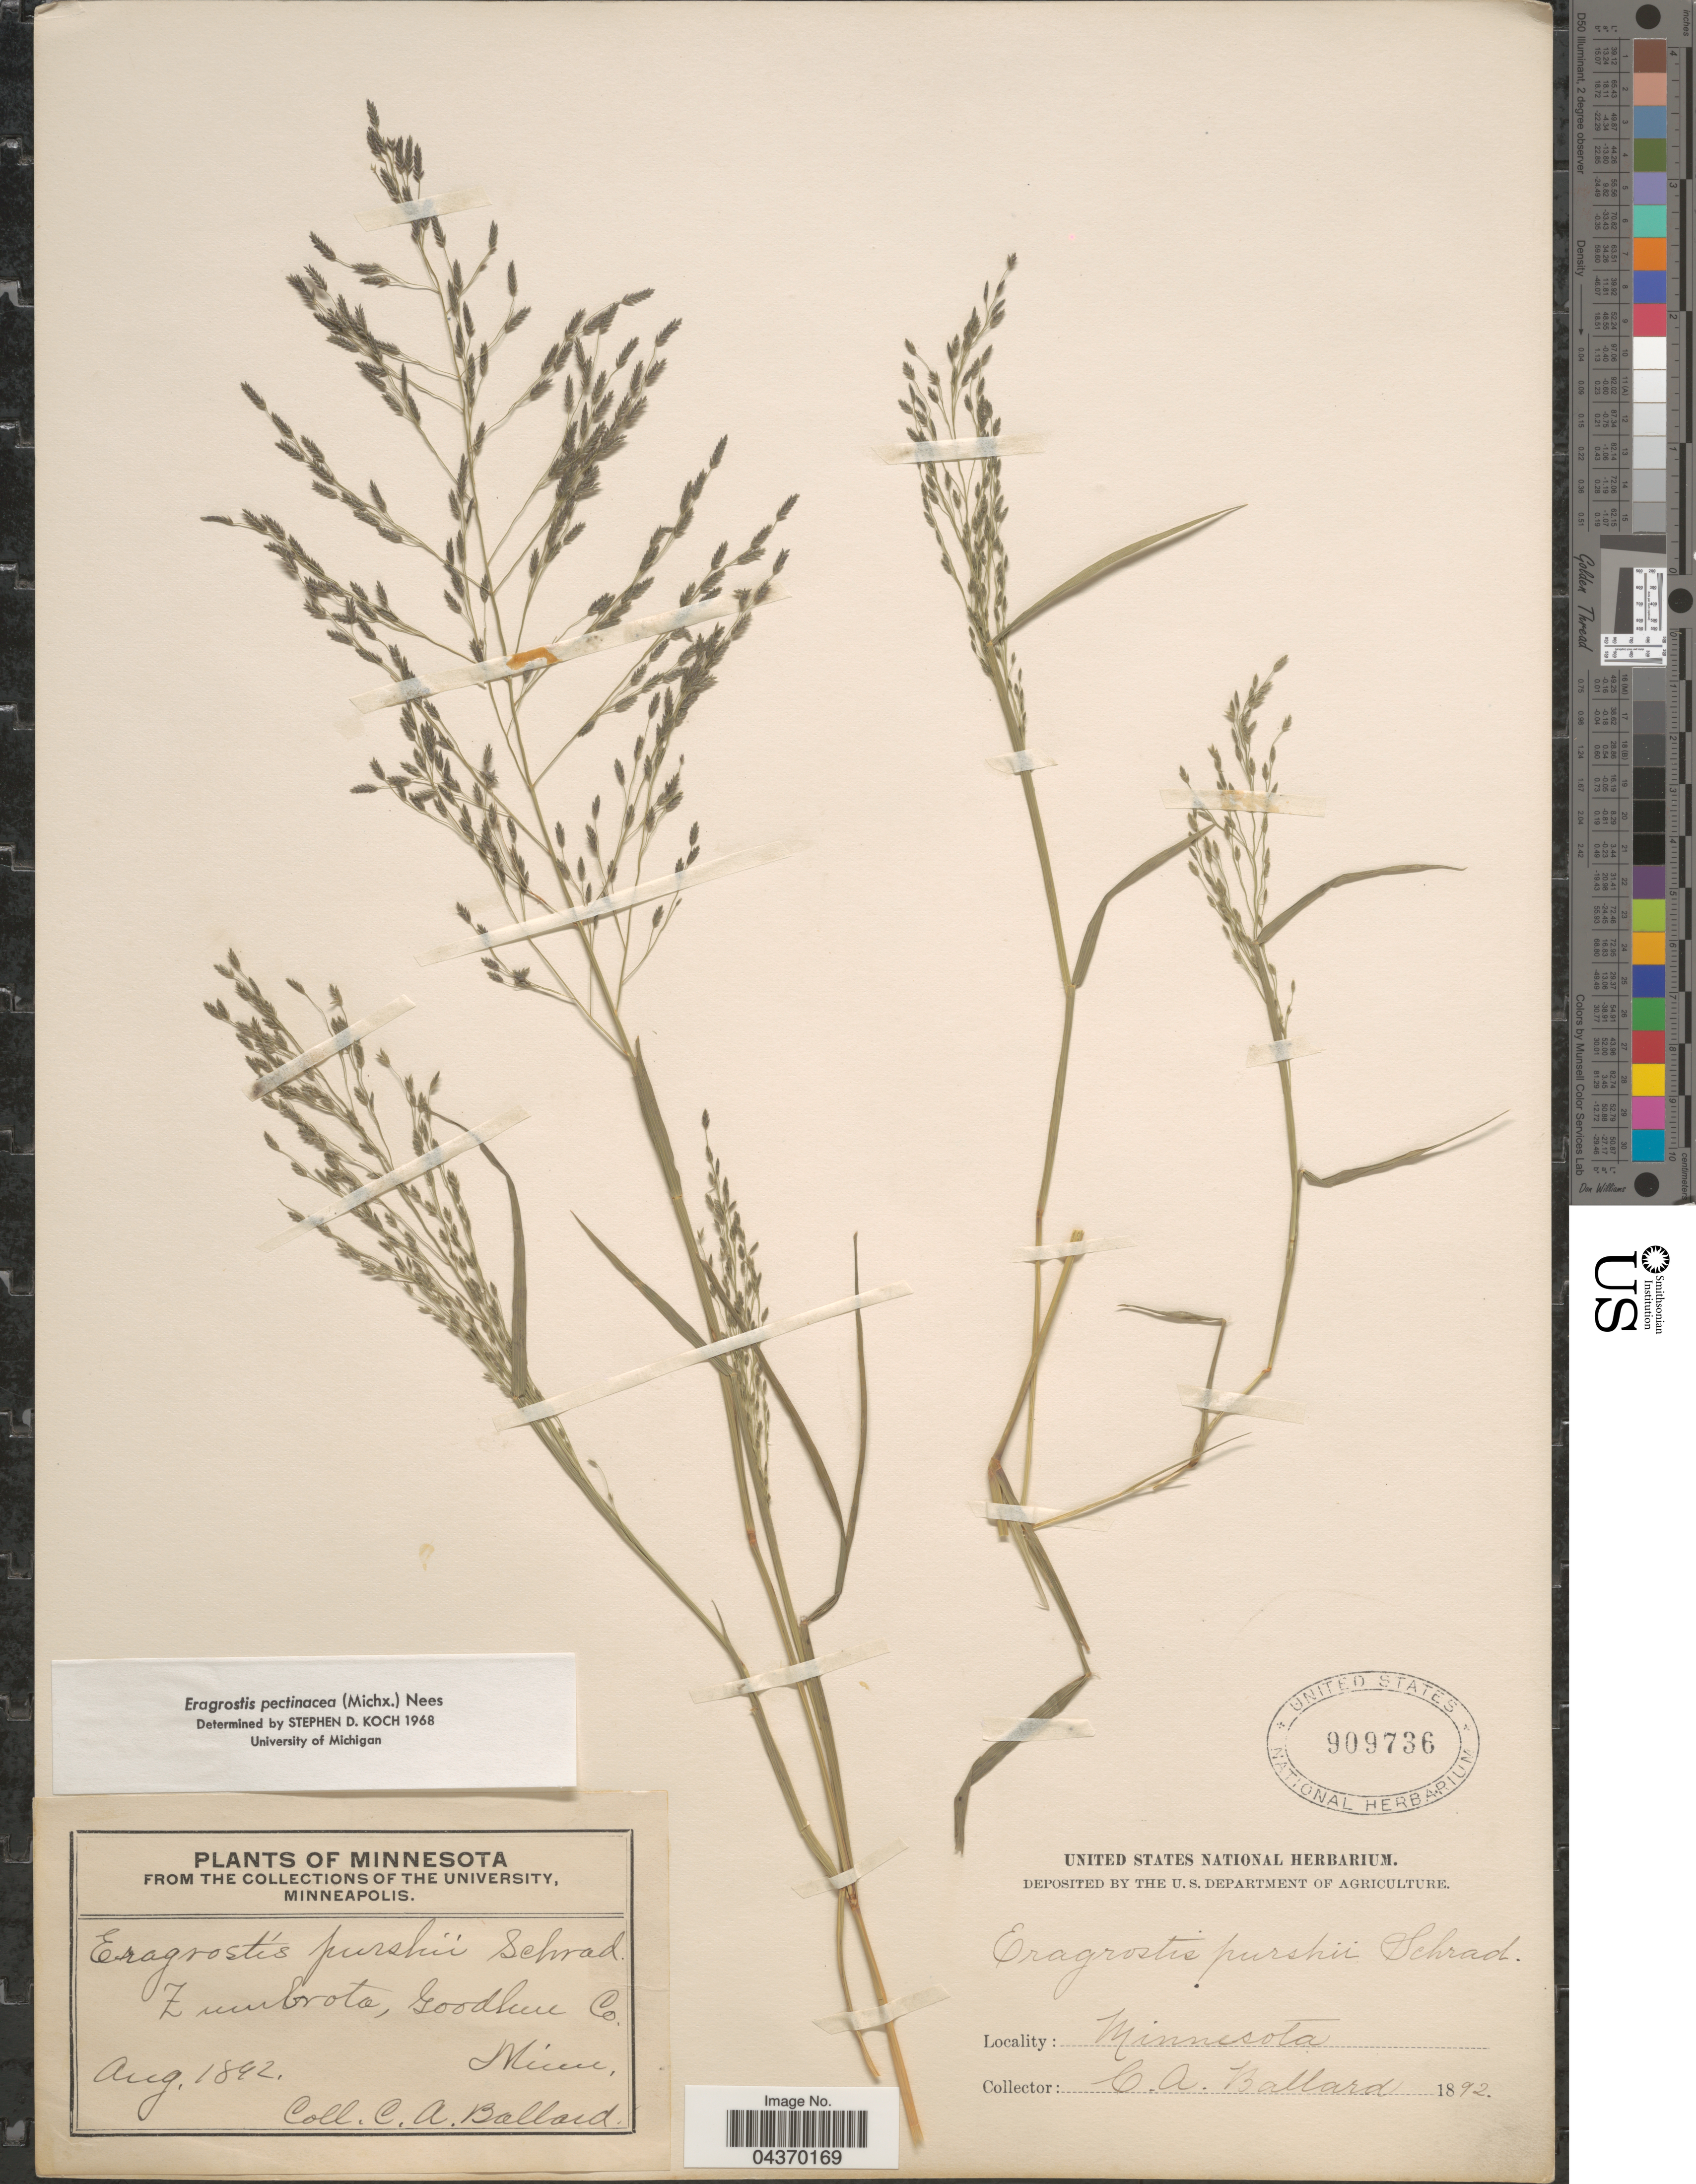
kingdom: Plantae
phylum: Tracheophyta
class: Liliopsida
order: Poales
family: Poaceae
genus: Eragrostis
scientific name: Eragrostis pectinacea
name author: (Michx.) Nees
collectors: C. A. Ballard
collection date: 1892-08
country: United States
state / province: Minnesota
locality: Zumbrota, Goodhue Co.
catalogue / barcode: US 909736